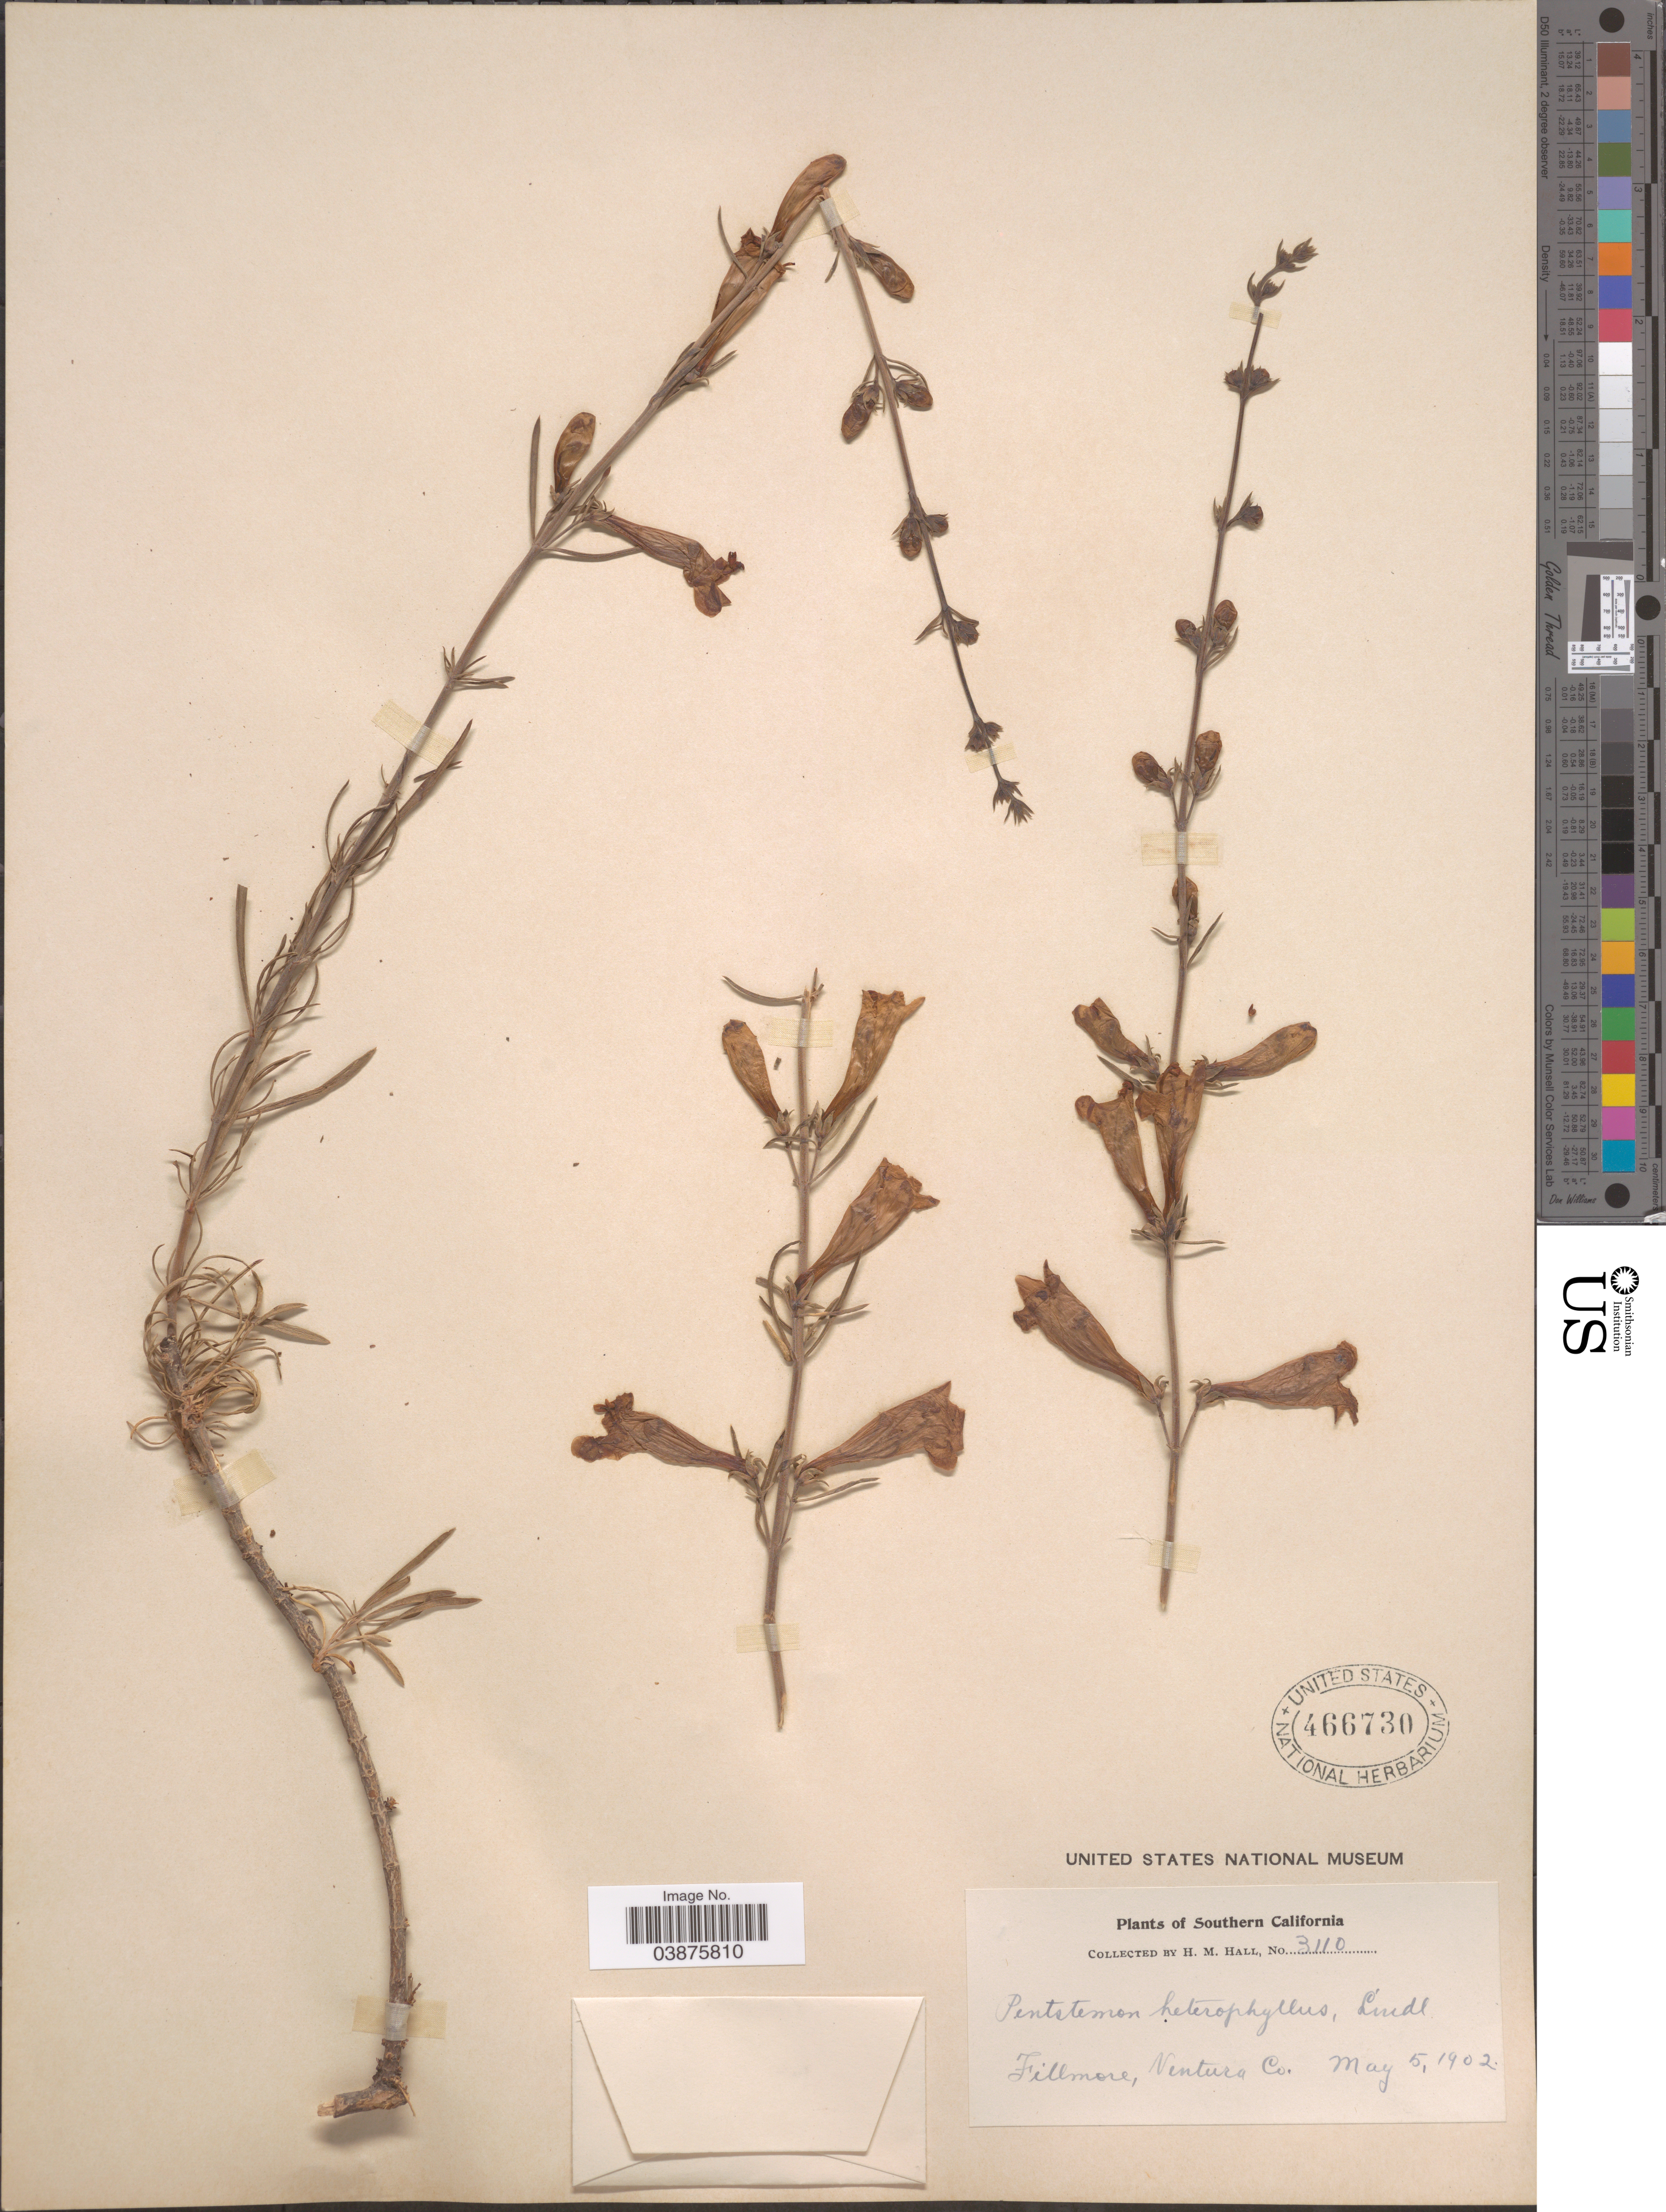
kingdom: Plantae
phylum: Tracheophyta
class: Magnoliopsida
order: Lamiales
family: Plantaginaceae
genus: Penstemon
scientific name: Penstemon heterophyllus subsp. australis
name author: (Munz & I.M. Johnst.) D.D. Keck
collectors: H. M. Hall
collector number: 3110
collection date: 1902-05-05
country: United States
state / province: California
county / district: Ventura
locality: Southern California. Fillmore, Ventura Co.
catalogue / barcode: US 466730